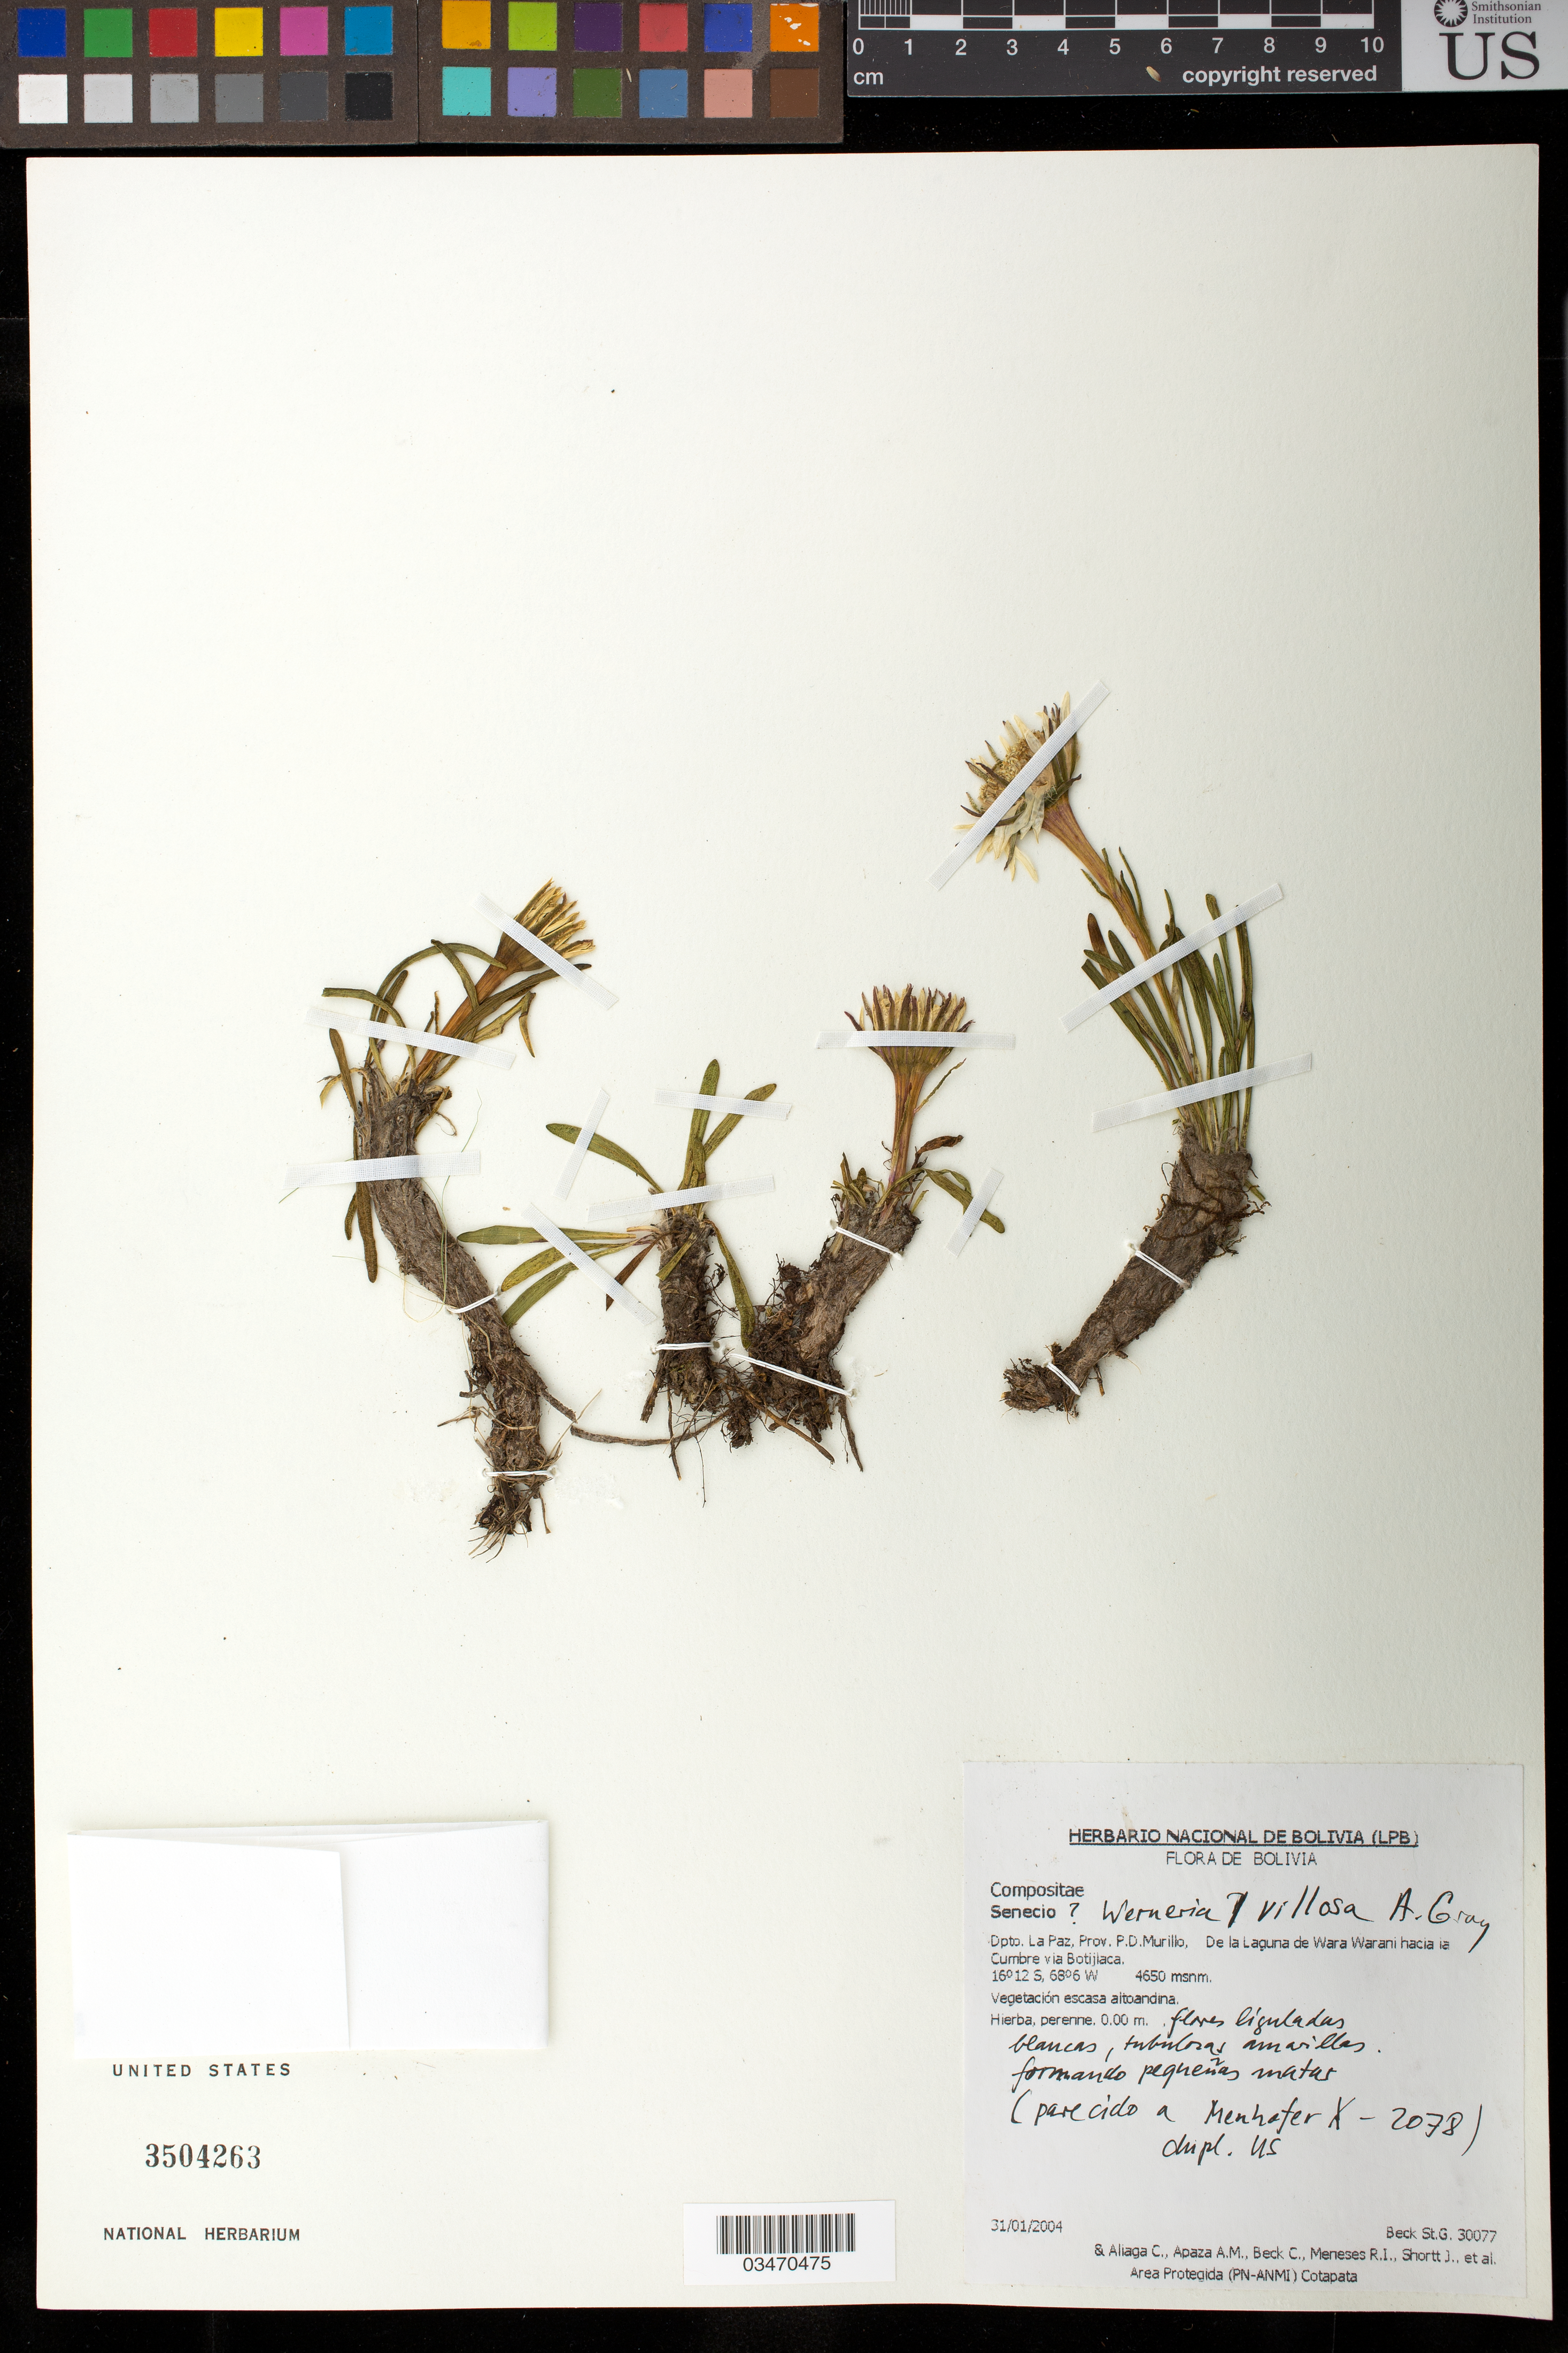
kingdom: Plantae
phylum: Tracheophyta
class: Magnoliopsida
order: Asterales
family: Asteraceae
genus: Werneria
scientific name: Werneria villosa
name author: A. Gray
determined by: Funk, Vicki A., (BOT), Smithsonian Institution - National Museum of Natural History (UNITED STATES)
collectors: S. G. Beck & et al.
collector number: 30077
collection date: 2004-01-31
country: Bolivia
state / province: La Paz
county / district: Murillo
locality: De la Laguna de Wara Warani hacia ia Cumbre via Botijlaca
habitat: Vegetacion escasa altoandina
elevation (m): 4650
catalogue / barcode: US 3504263